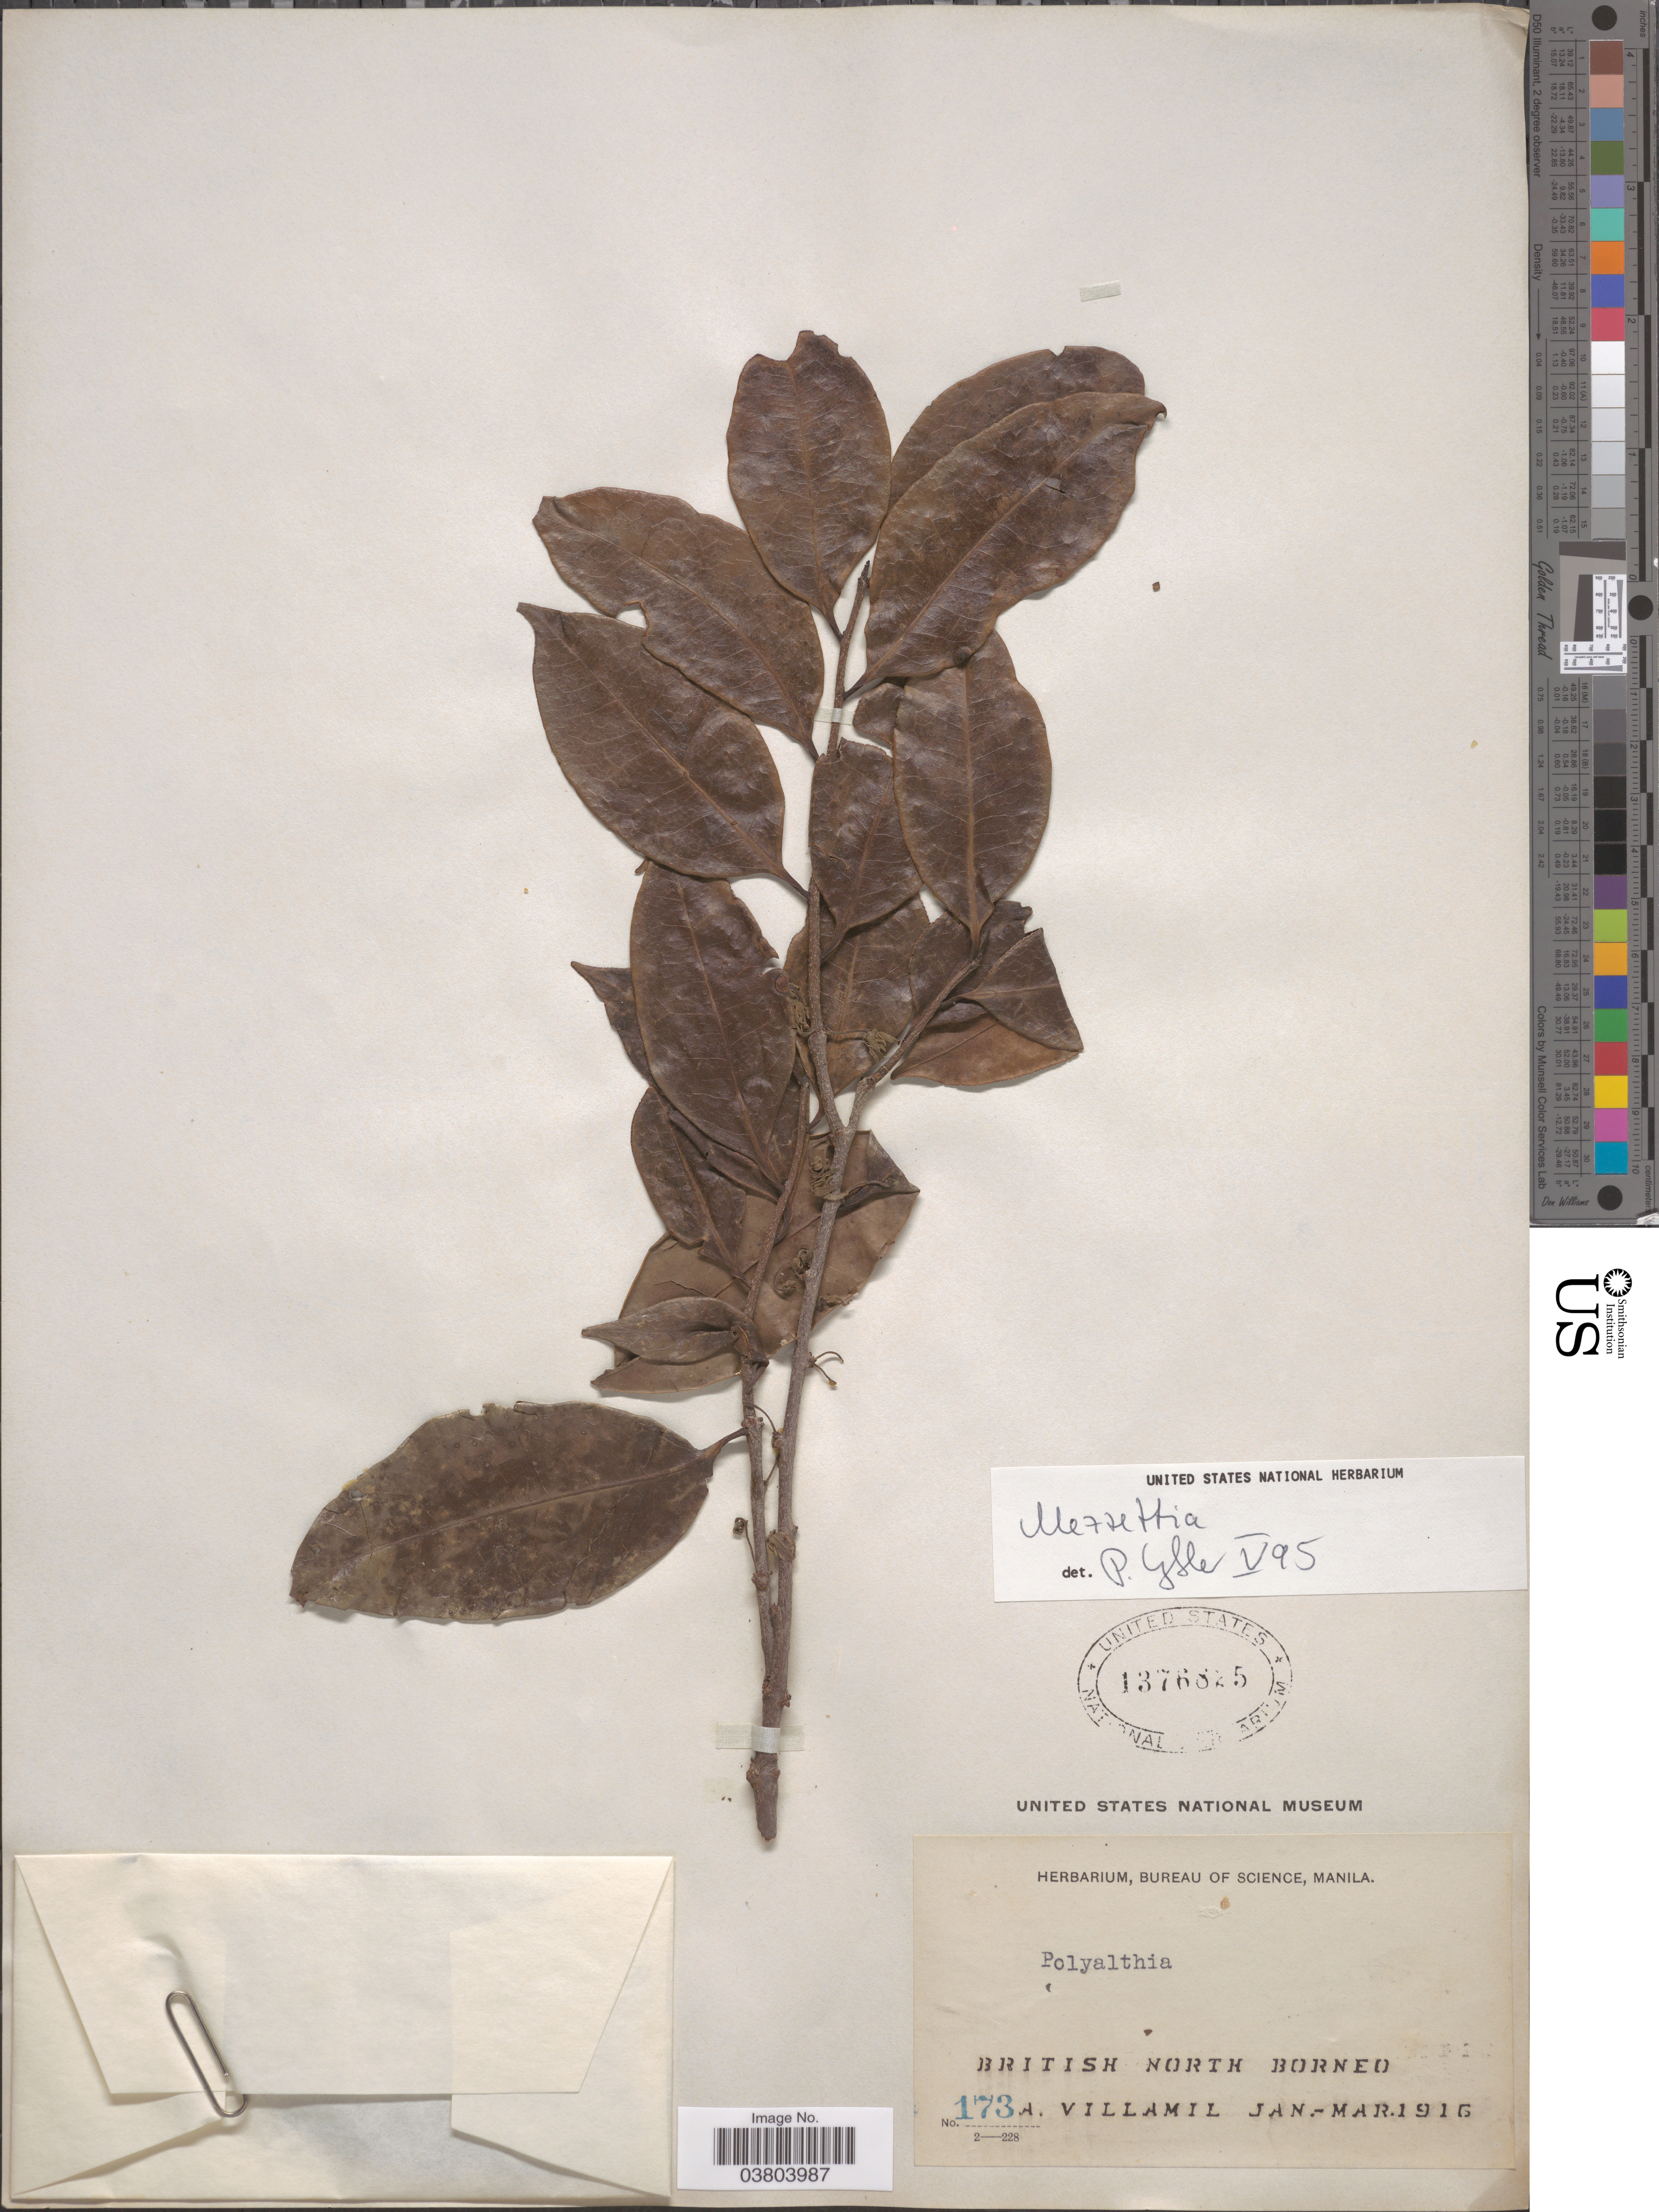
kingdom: Plantae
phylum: Tracheophyta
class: Magnoliopsida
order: Magnoliales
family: Annonaceae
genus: Mezzettia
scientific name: Mezzettia sp.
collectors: A. Villamil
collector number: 173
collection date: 1916-01/1916-03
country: Malaysia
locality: British North Borneo.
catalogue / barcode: US 1376825